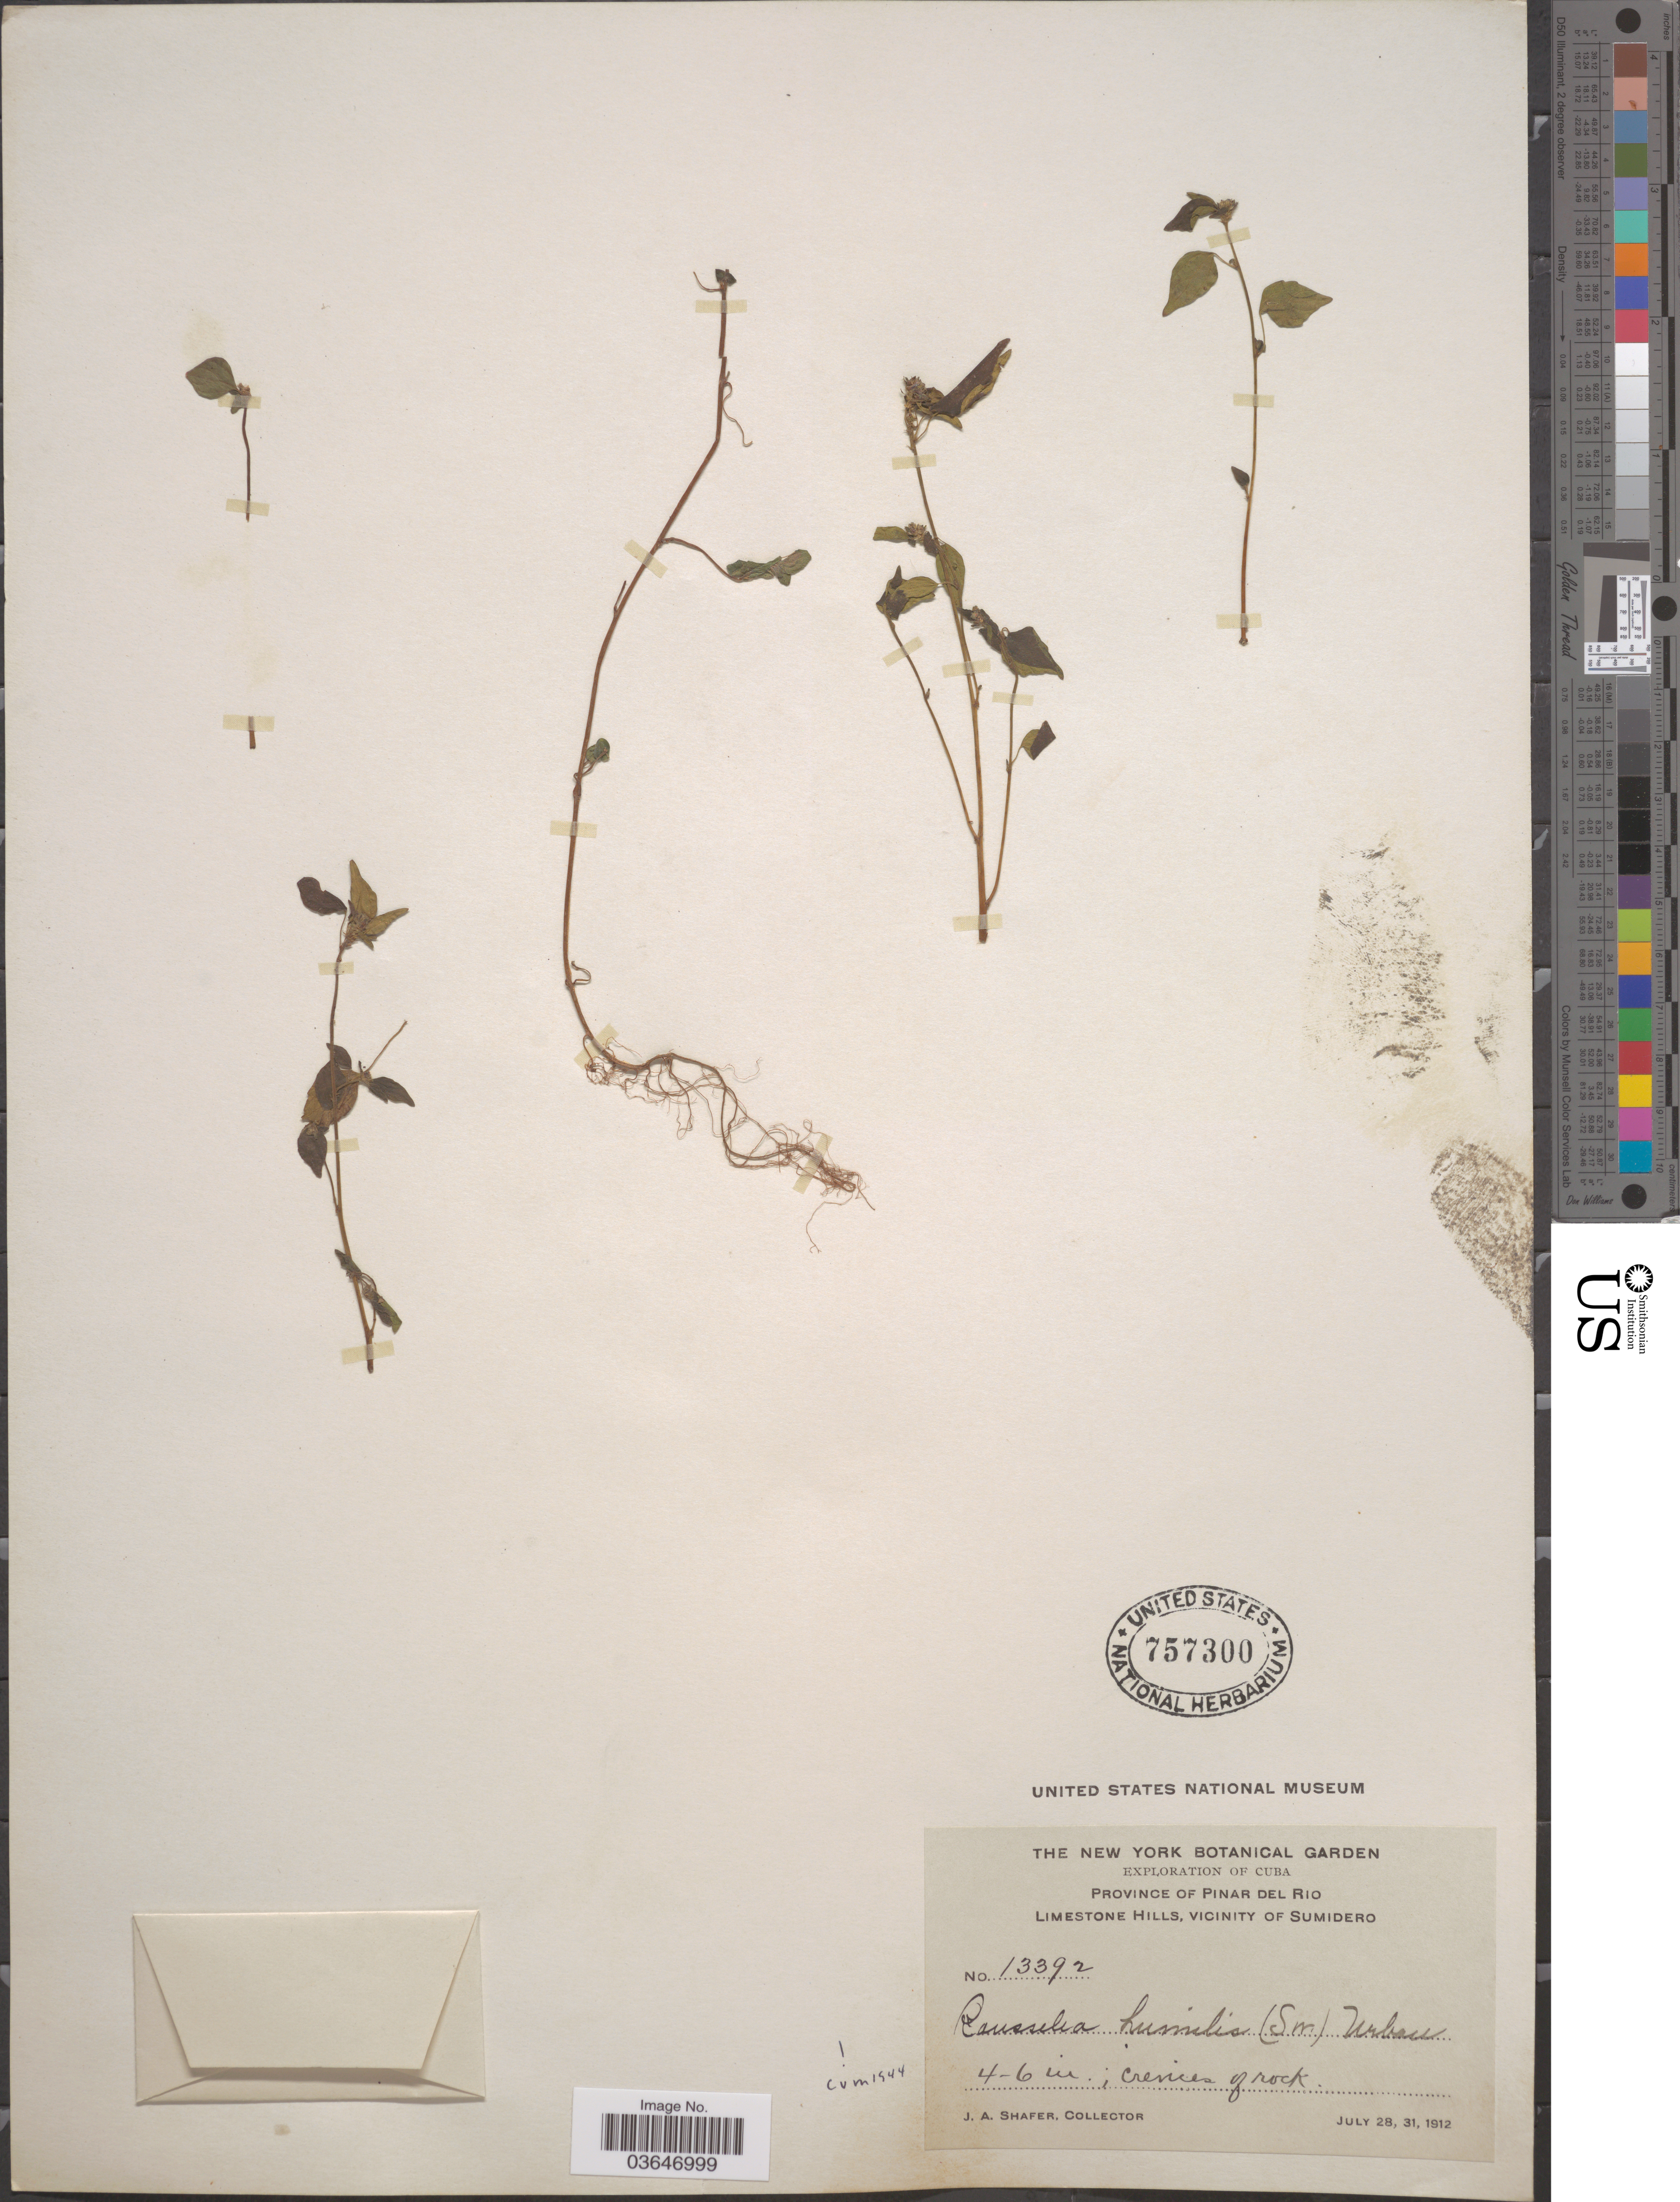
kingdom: Plantae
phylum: Tracheophyta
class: Magnoliopsida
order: Rosales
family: Urticaceae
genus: Rousselia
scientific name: Rousselia humilis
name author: (Sw.) Urb.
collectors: J. A. Shafer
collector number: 13392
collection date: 1912-07-28/1912-07-31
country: Cuba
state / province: Pinar del Río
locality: Limestone hills, Vicinity of Sumidero.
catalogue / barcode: US 757300